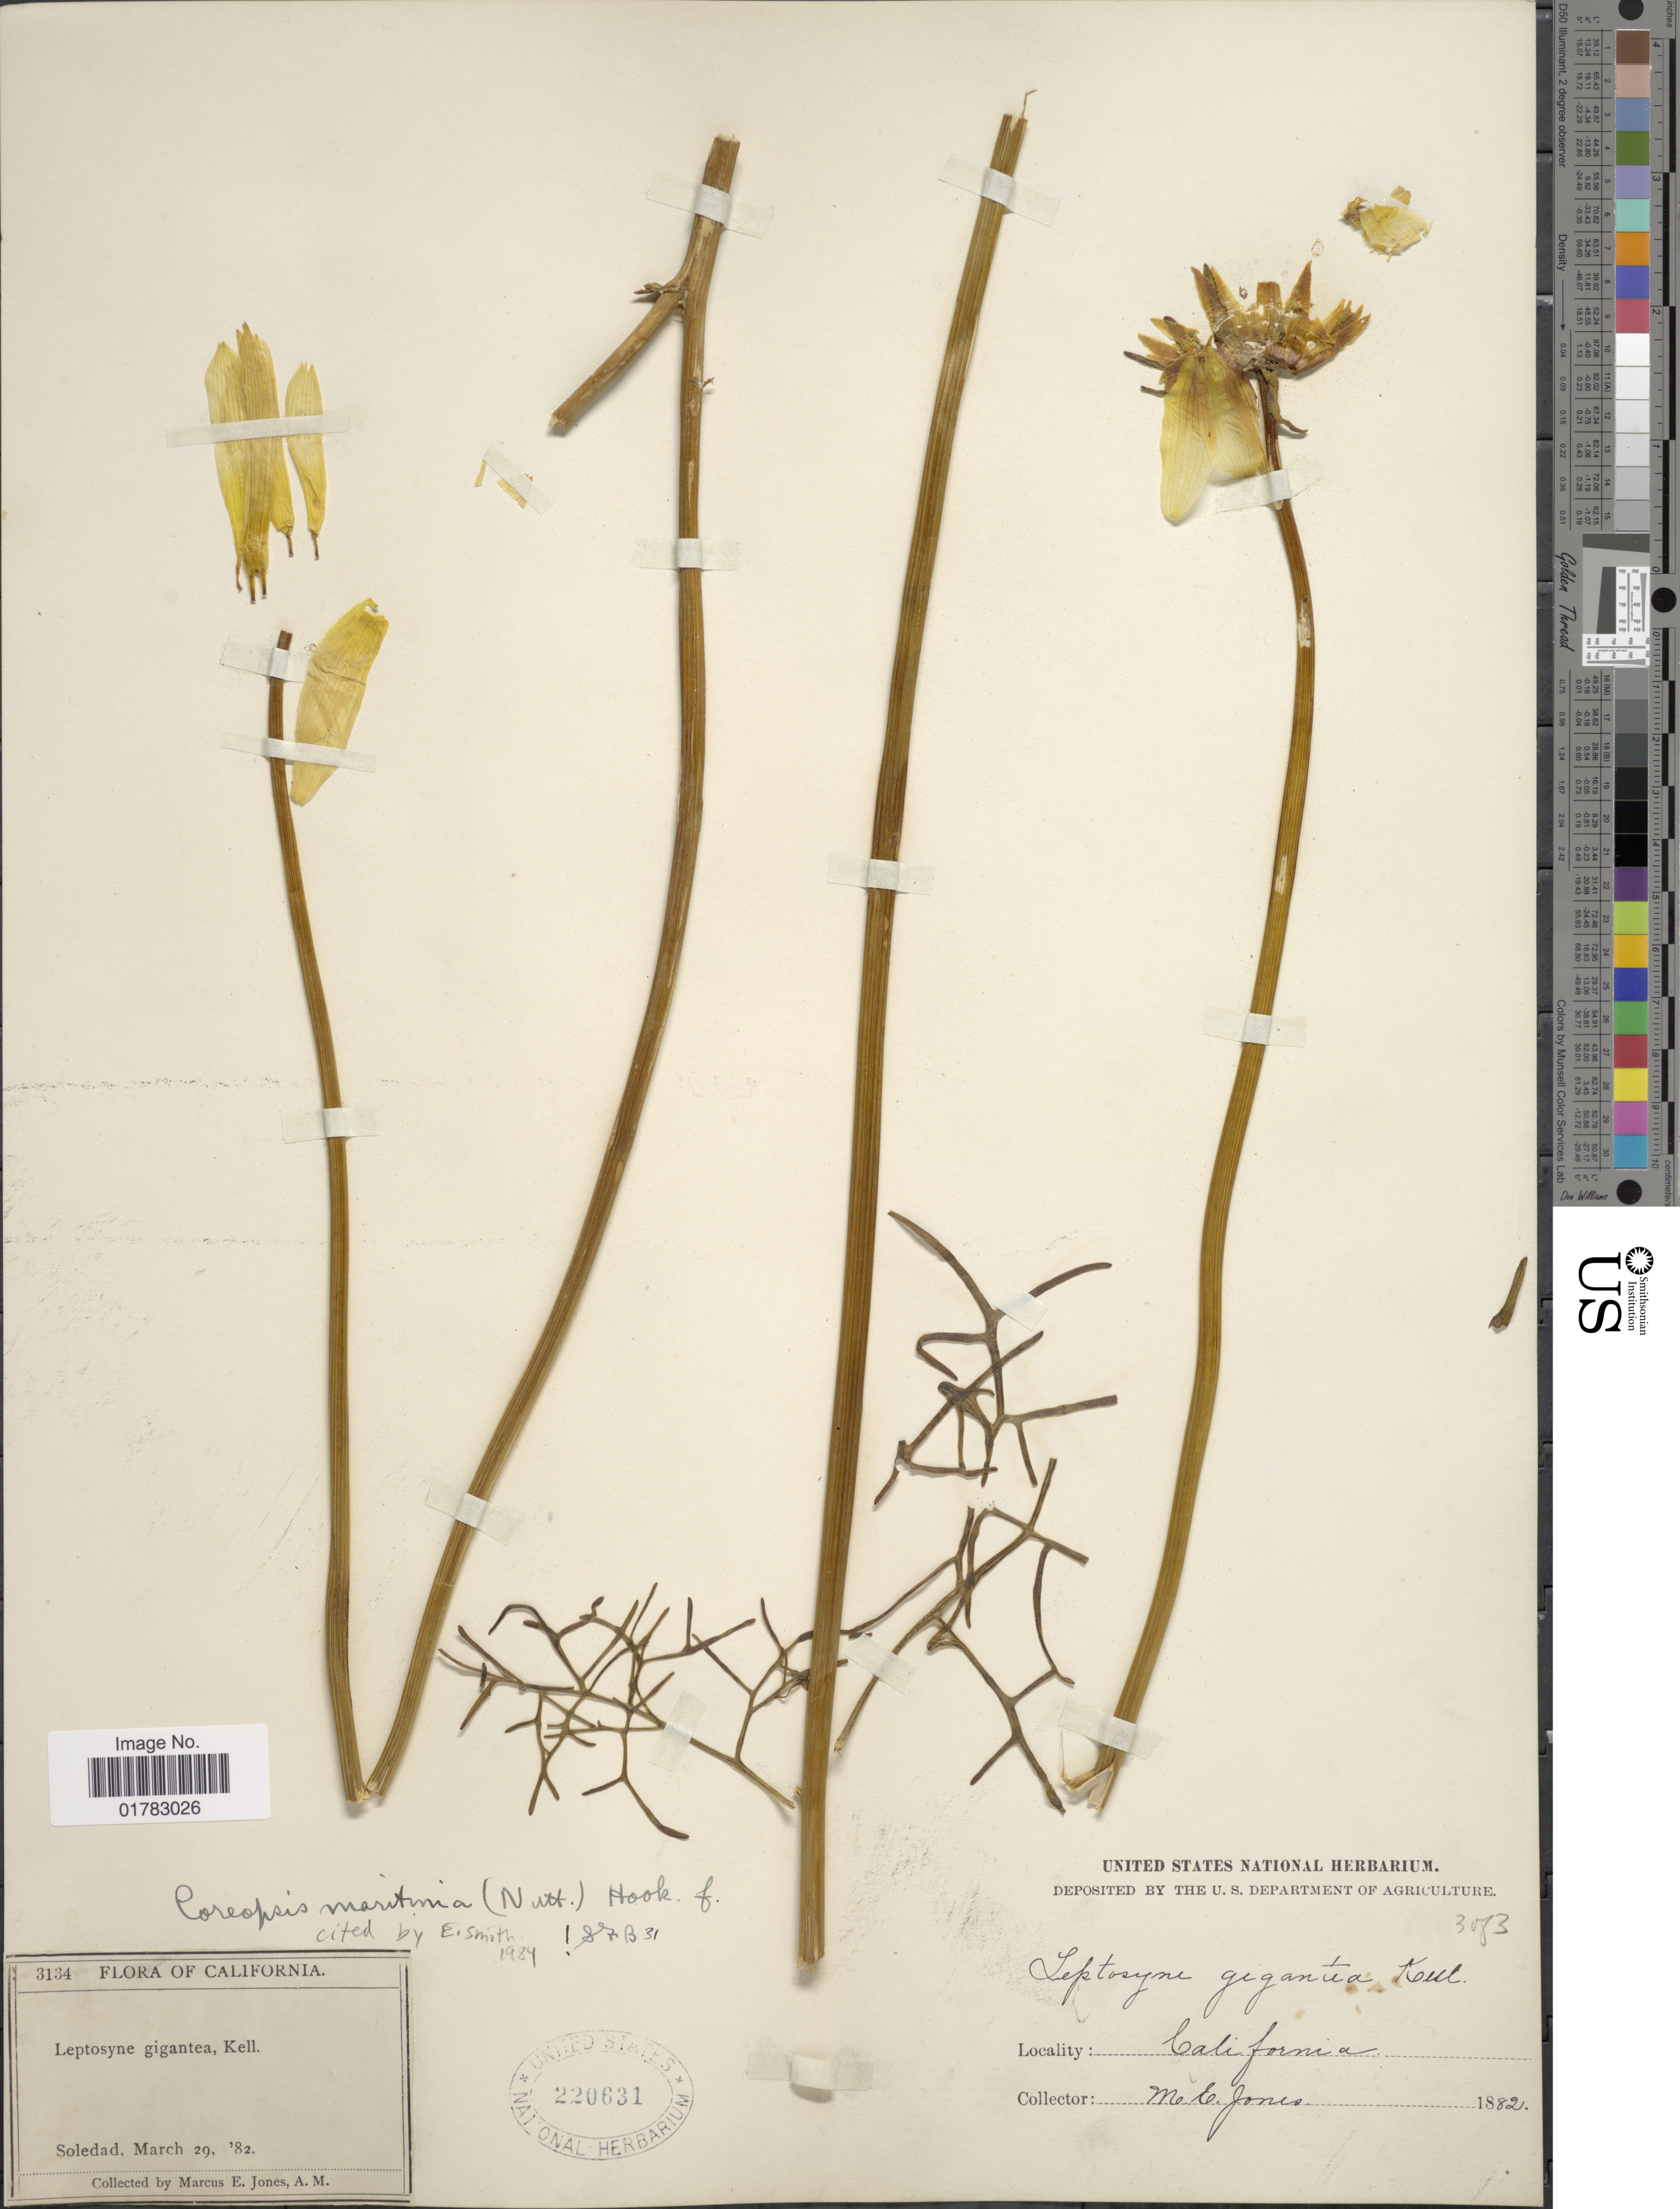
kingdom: Plantae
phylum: Tracheophyta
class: Magnoliopsida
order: Asterales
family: Asteraceae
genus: Coreopsis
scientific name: Coreopsis maritima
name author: (Nutt.) Hook. f.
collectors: M. E. Jones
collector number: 3134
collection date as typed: Transcribed d/m/y: 29/3/82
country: United States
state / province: California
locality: Soledad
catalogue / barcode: US 220631